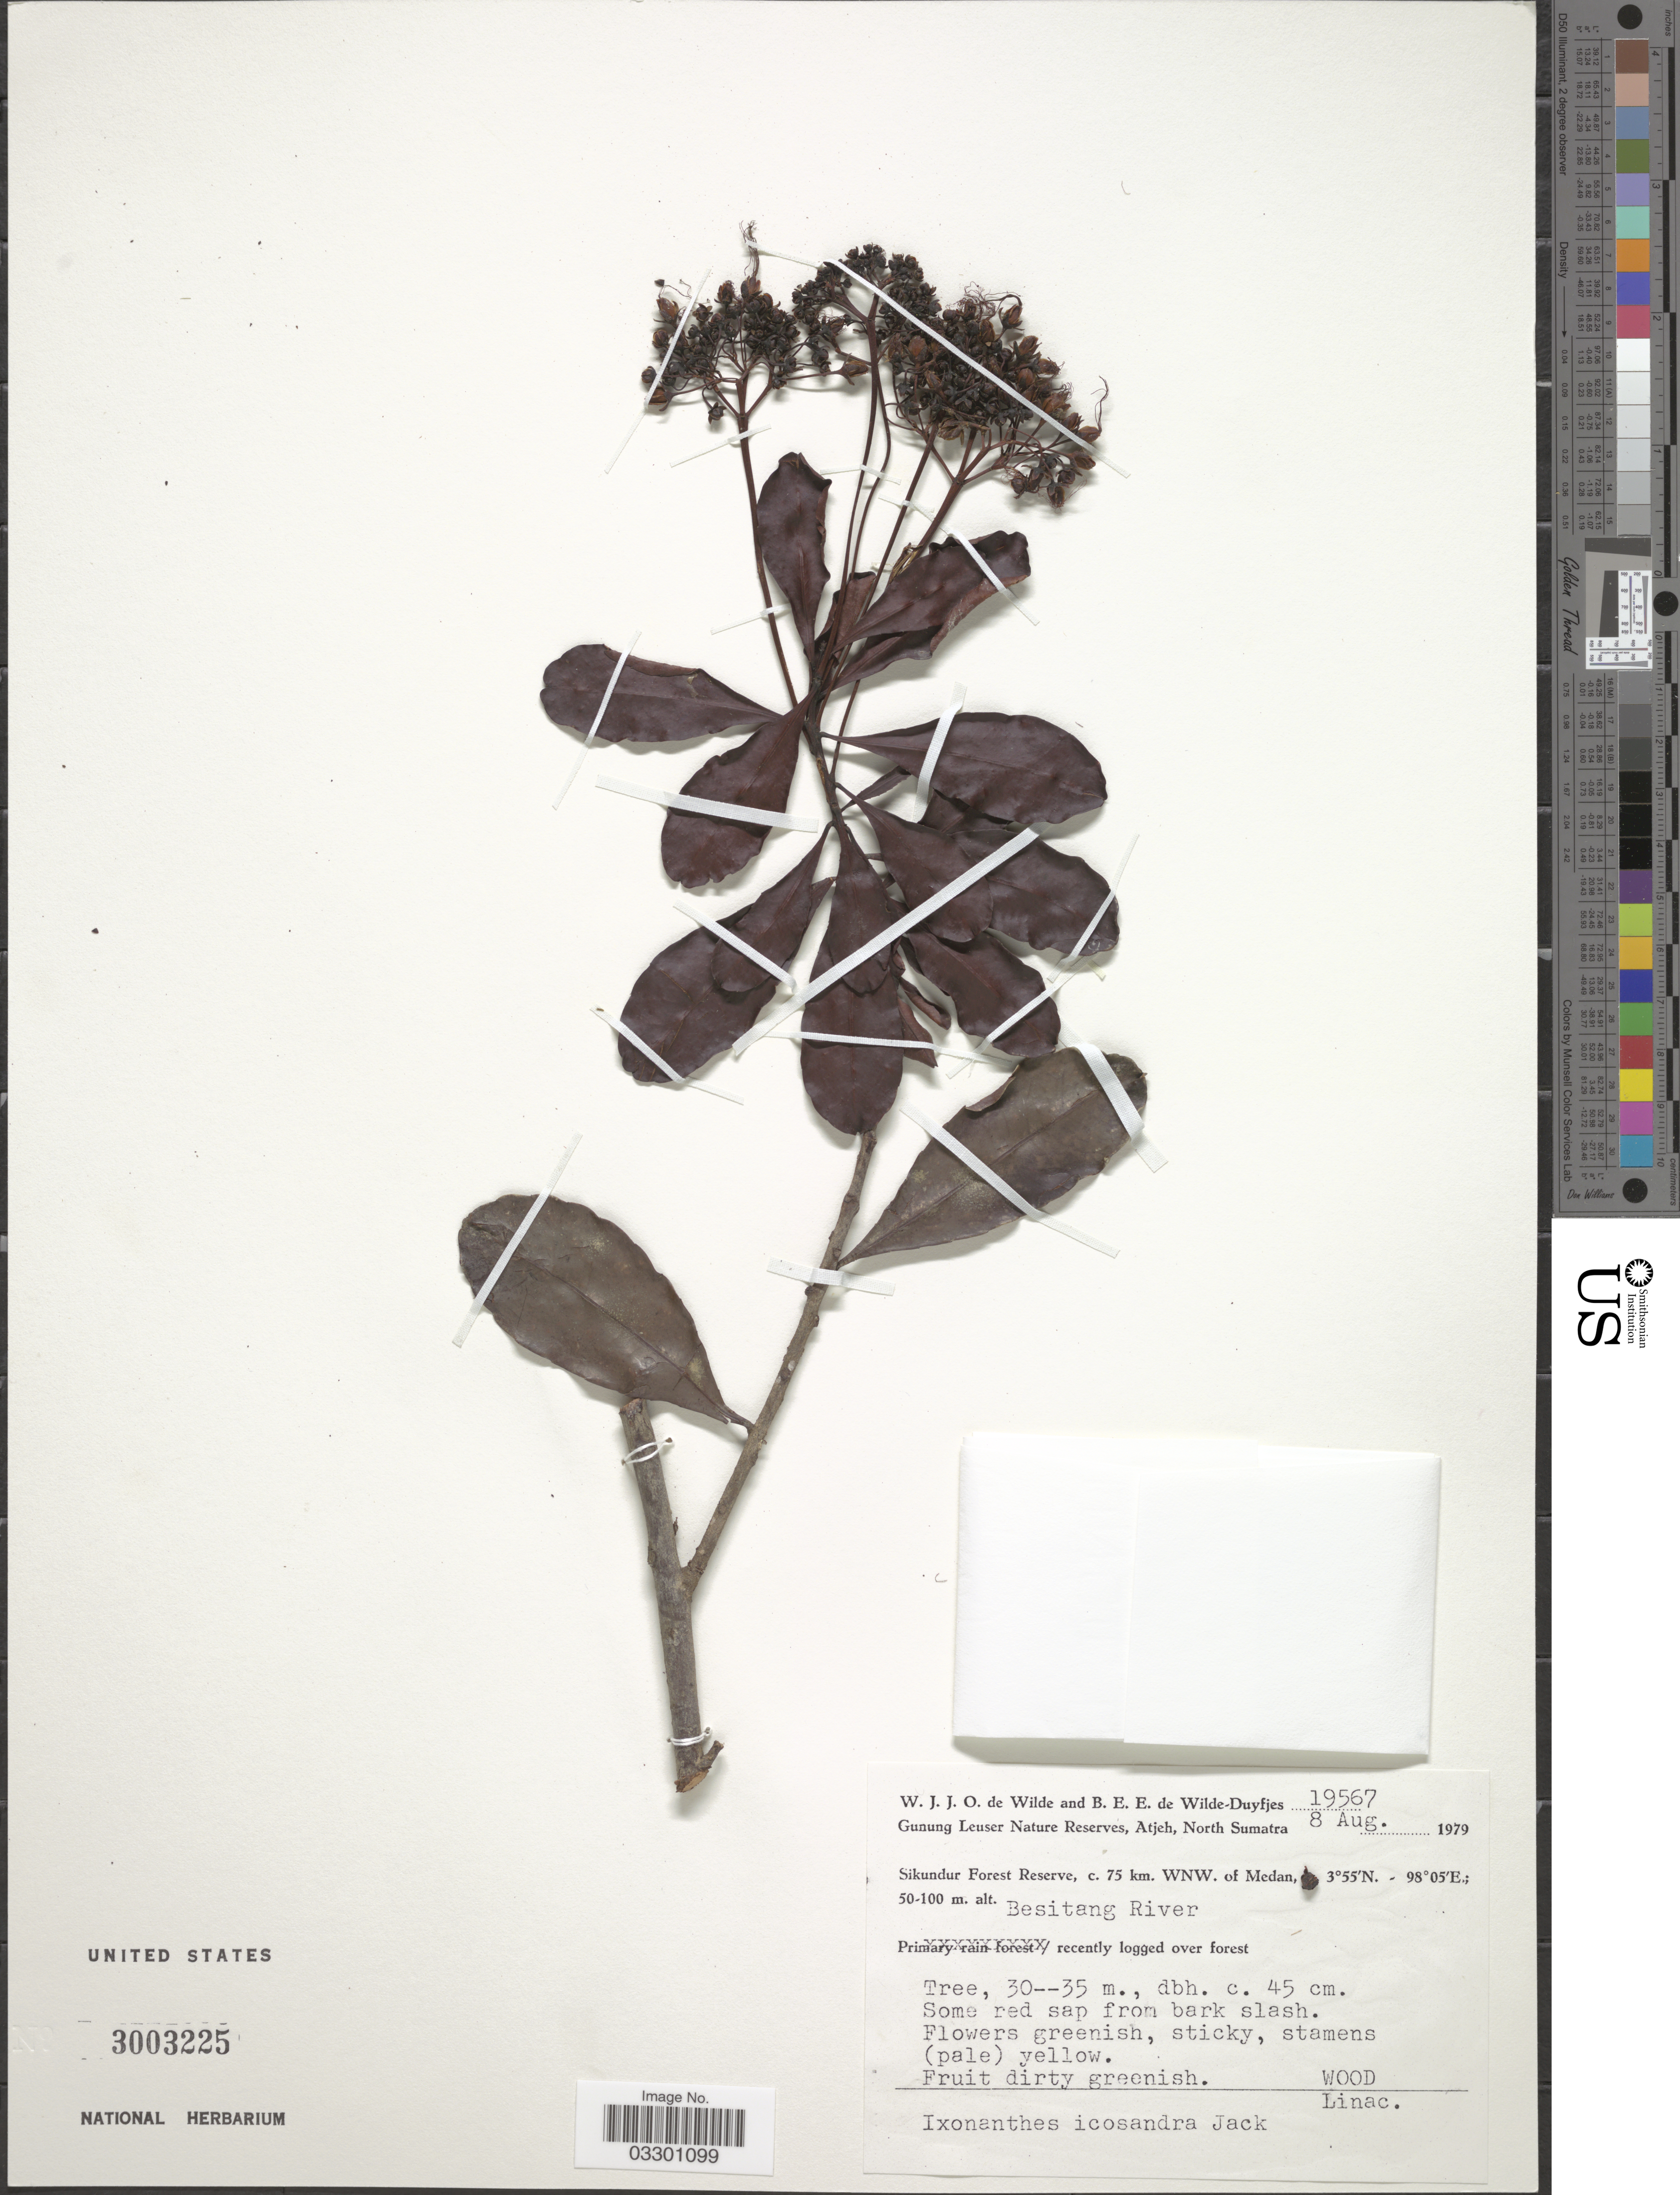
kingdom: Plantae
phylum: Tracheophyta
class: Magnoliopsida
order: Malpighiales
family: Ixonanthaceae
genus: Ixonanthes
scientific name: Ixonanthes icosandra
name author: Jack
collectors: W. J. de Wilde & B. E. de Wilde-Duyfjes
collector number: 19567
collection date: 1979-08-08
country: Indonesia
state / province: Sumatra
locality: Gunung Leuser Nature Reserves, Atjeh, North Sumatra. Sikundur Forest Reserve, c. 75 km. WNW. of Medan. Besitang River.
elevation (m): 50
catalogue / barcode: US 3003225